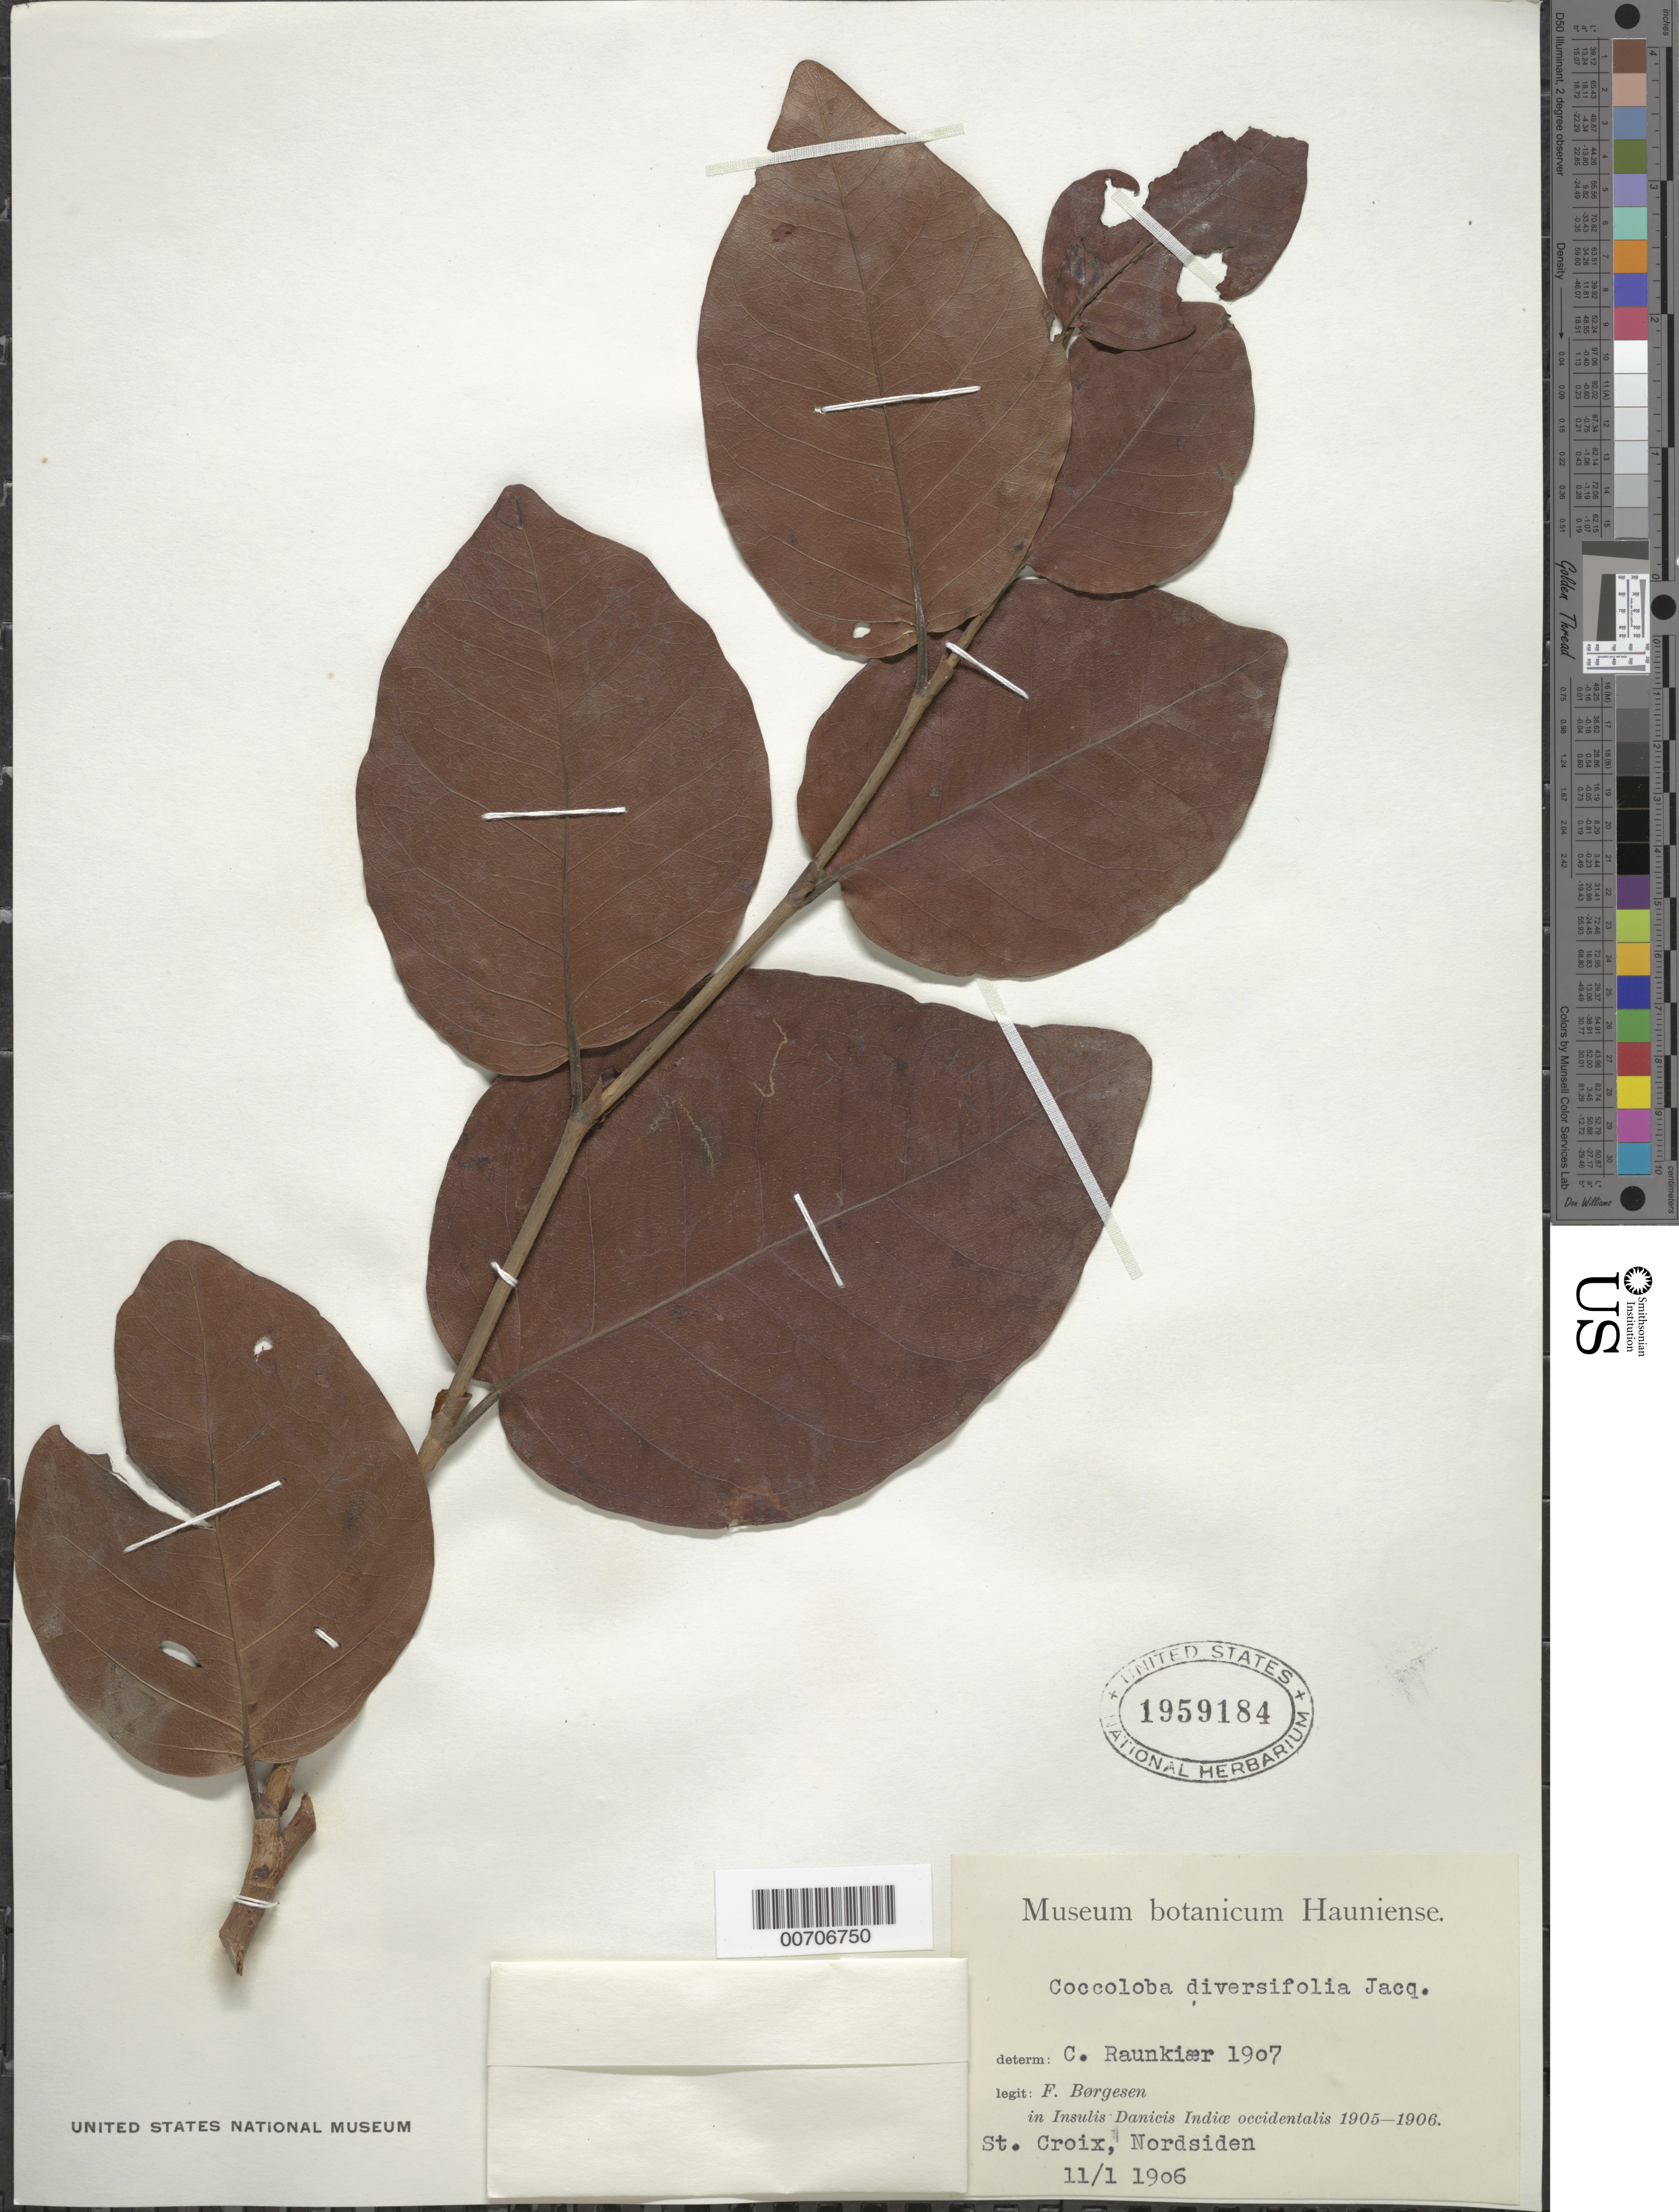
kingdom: Plantae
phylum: Tracheophyta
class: Magnoliopsida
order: Caryophyllales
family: Polygonaceae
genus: Coccoloba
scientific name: Coccoloba diversifolia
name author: Jacq.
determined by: Raunkiær, C.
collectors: F. C. Børgesen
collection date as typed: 01 Nov 1906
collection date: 1906-11-01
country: U.S. Virgin Islands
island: St. Croix Island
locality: Nordsiden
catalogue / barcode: US 1959184